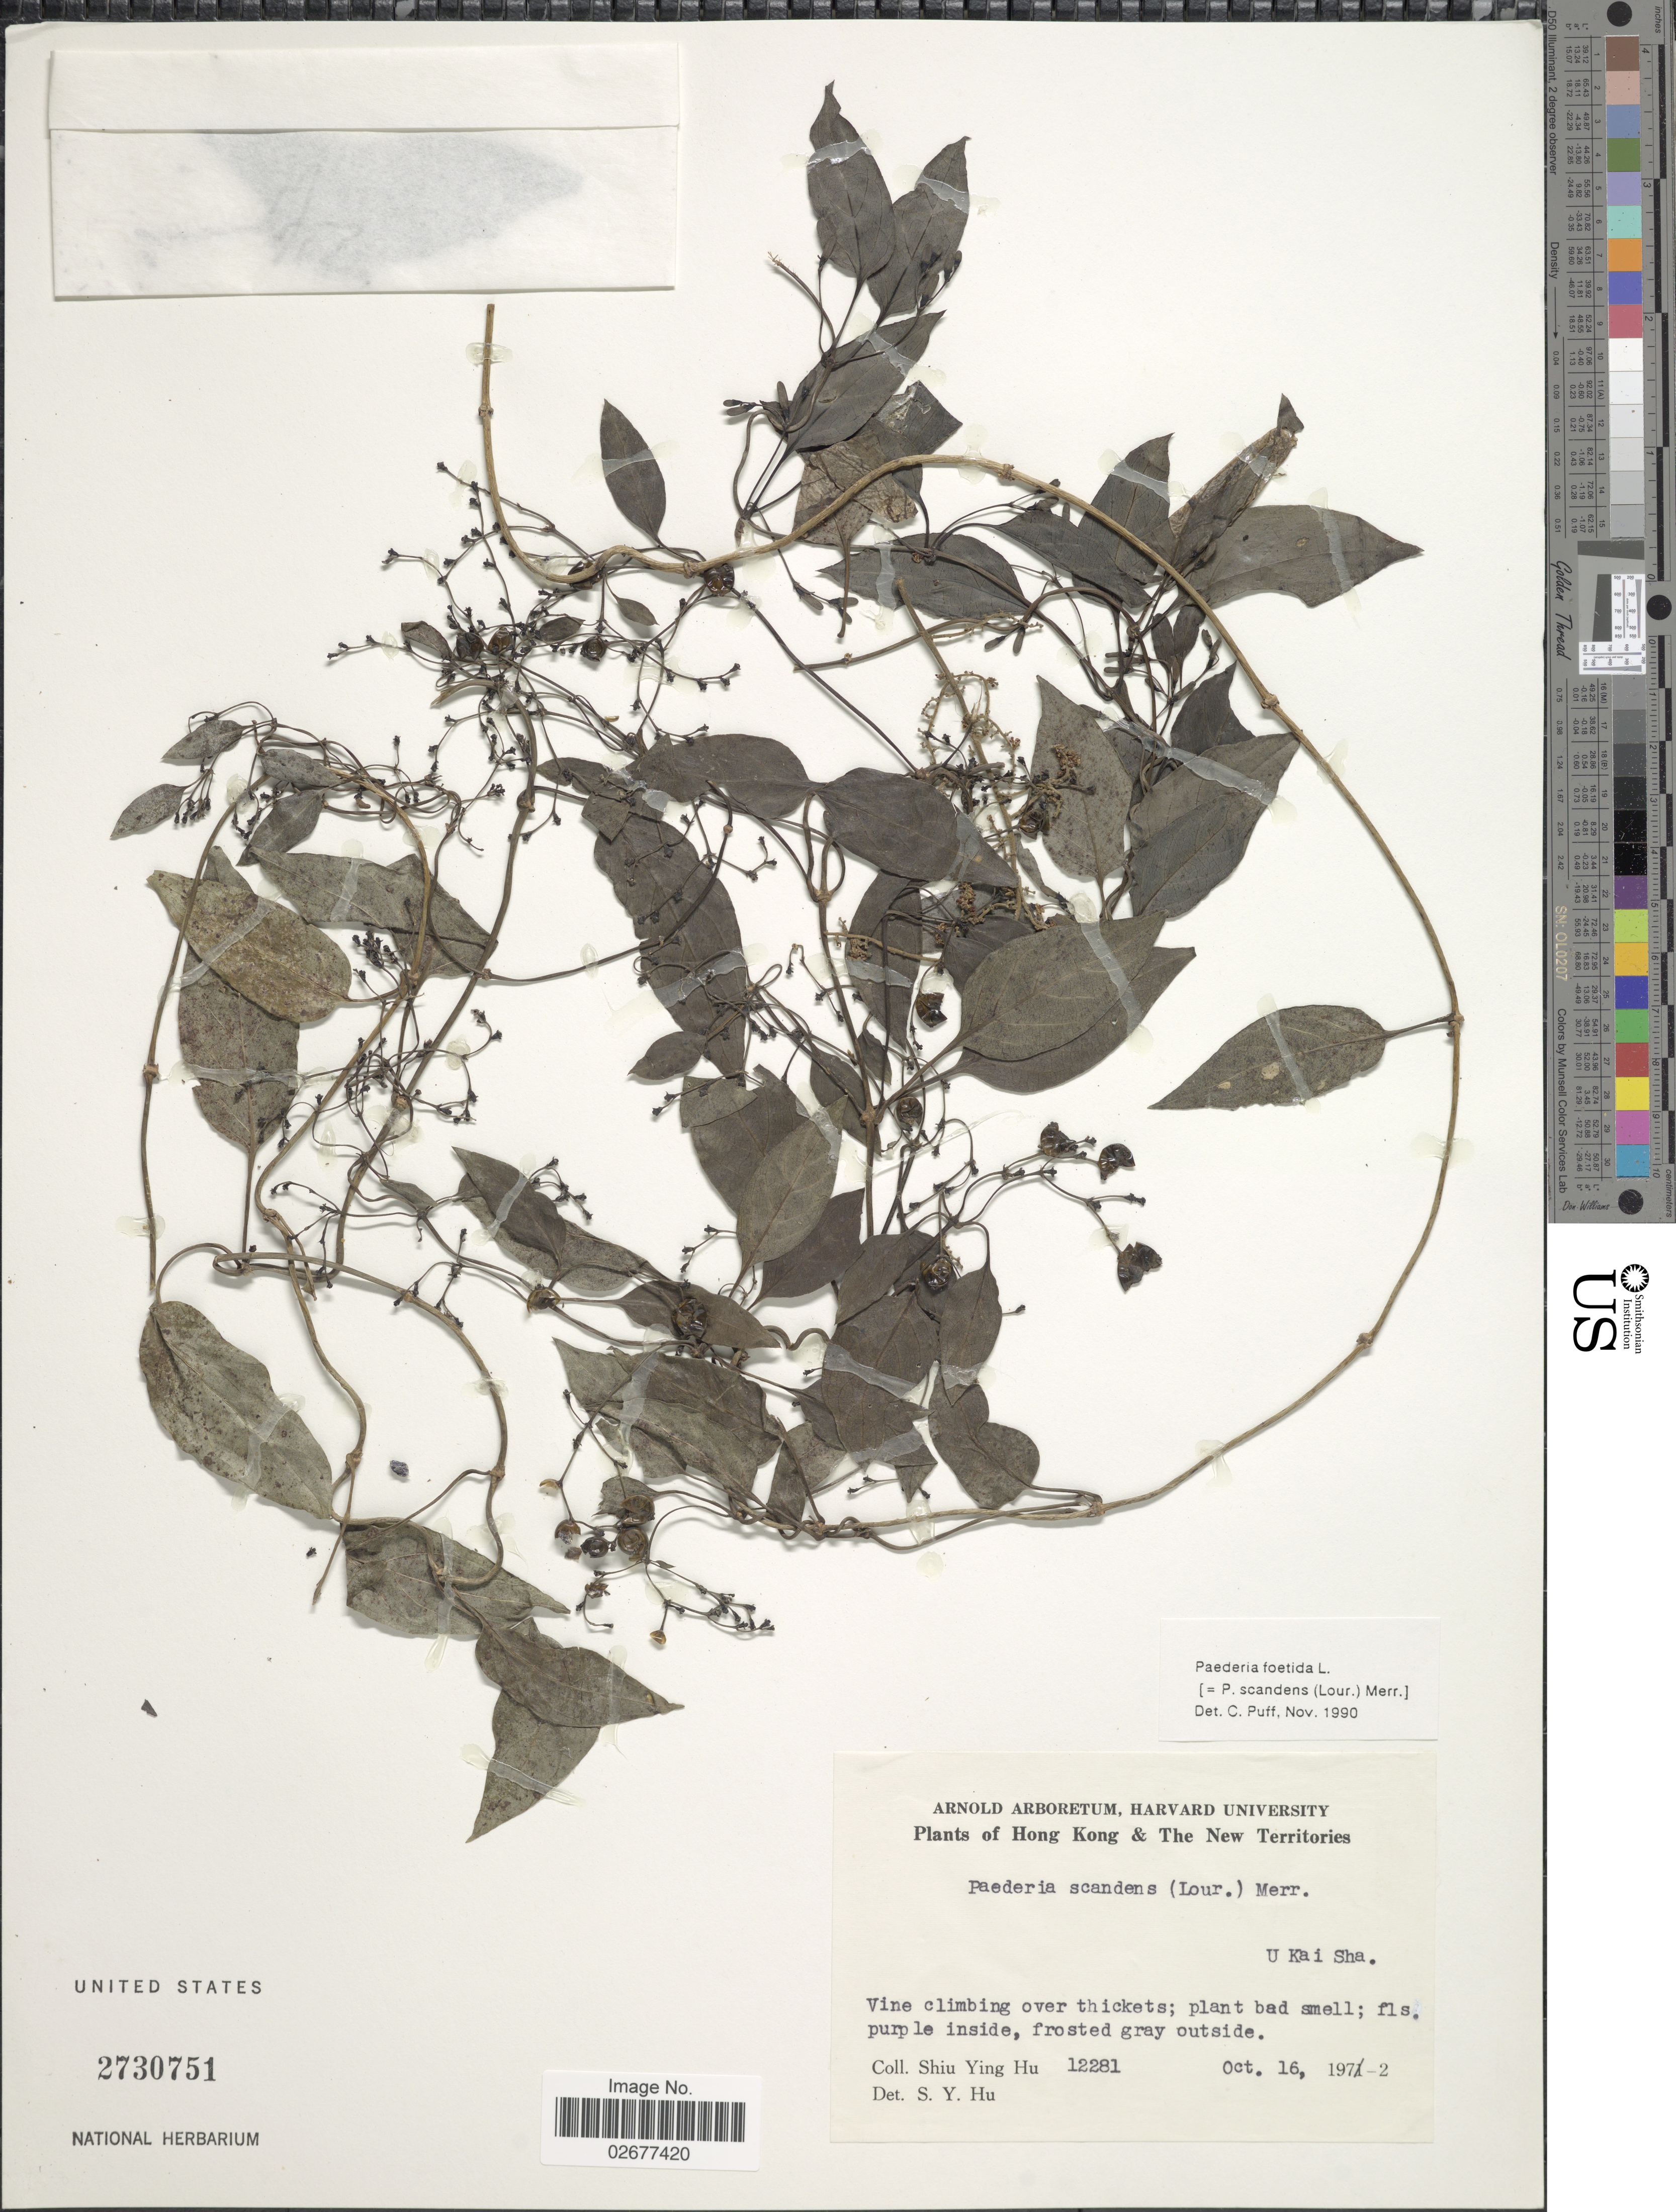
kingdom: Plantae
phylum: Tracheophyta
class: Magnoliopsida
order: Gentianales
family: Rubiaceae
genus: Paederia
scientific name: Paederia foetida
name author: L.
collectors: S. Y. Hu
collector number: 12281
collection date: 1972-10-16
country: China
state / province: Hong Kong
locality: Hong Kong & The New Territories. U Kai Sha.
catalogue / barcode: US 2730751